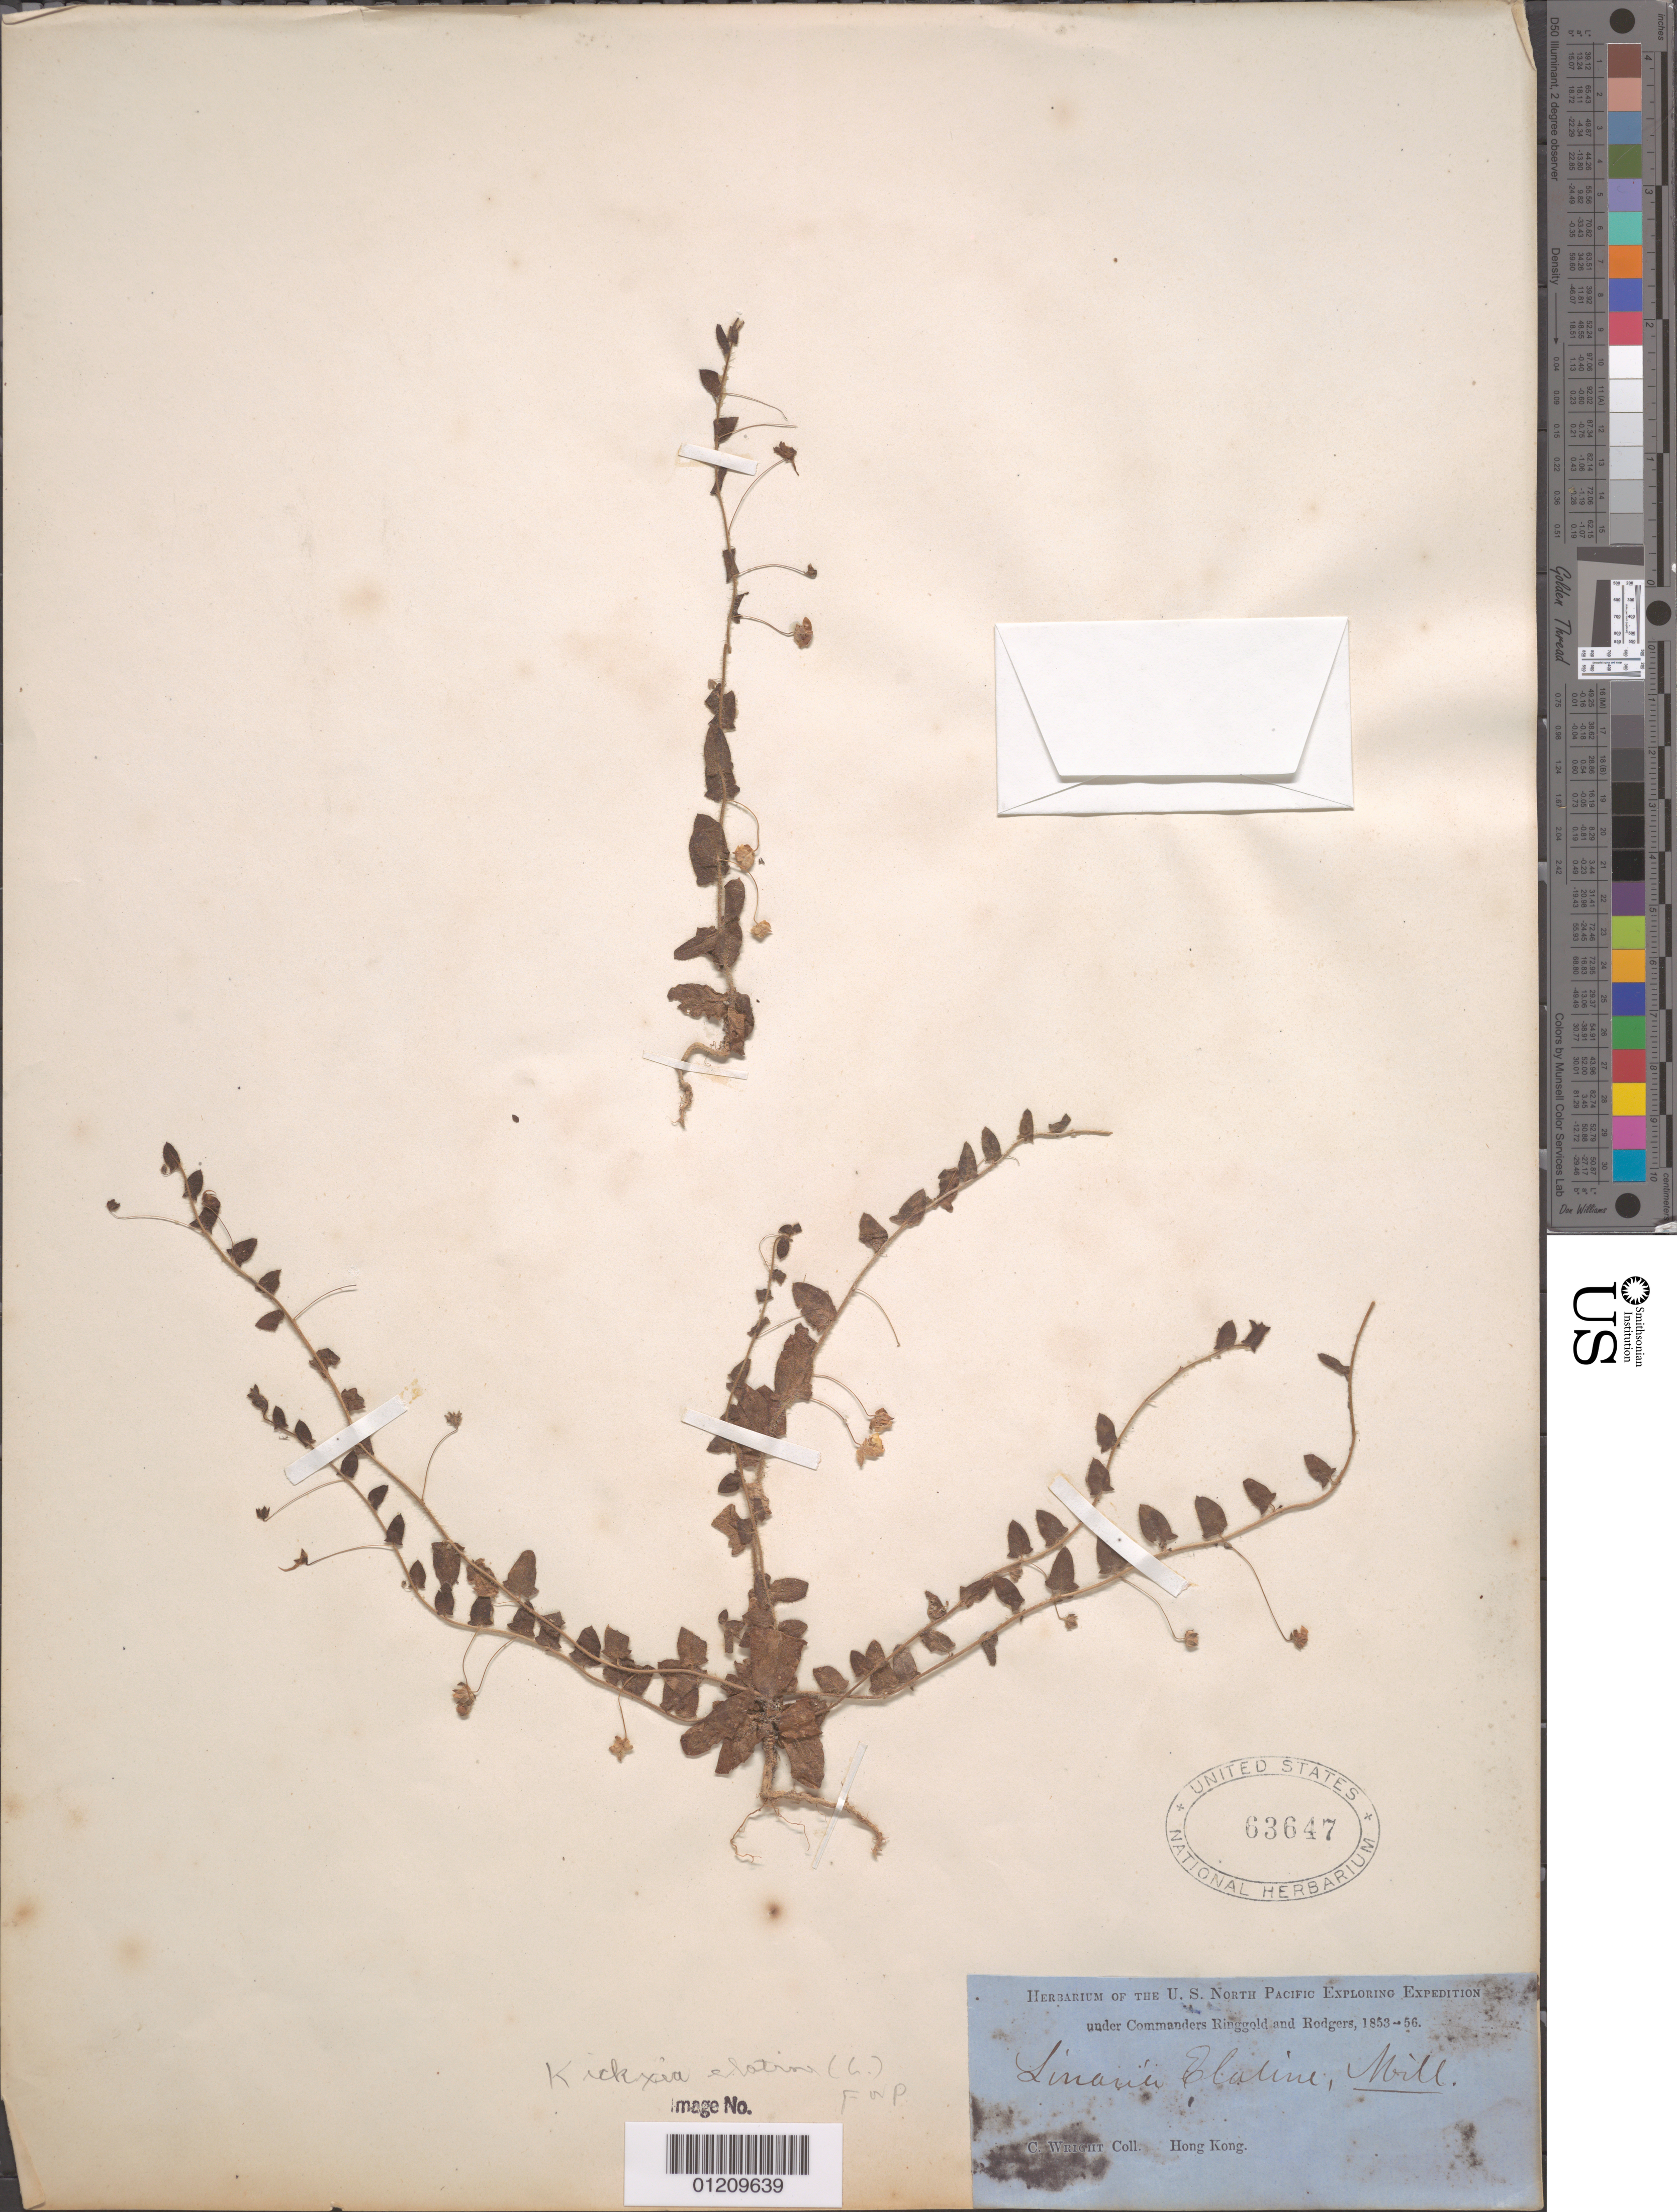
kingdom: Plantae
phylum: Tracheophyta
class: Magnoliopsida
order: Lamiales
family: Plantaginaceae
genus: Linaria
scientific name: Linaria elatine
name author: (L.) Mill.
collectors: C. Wright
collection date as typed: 1853 to -- -- 1856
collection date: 1853/1856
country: China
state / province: Hong Kong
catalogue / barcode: US 63647